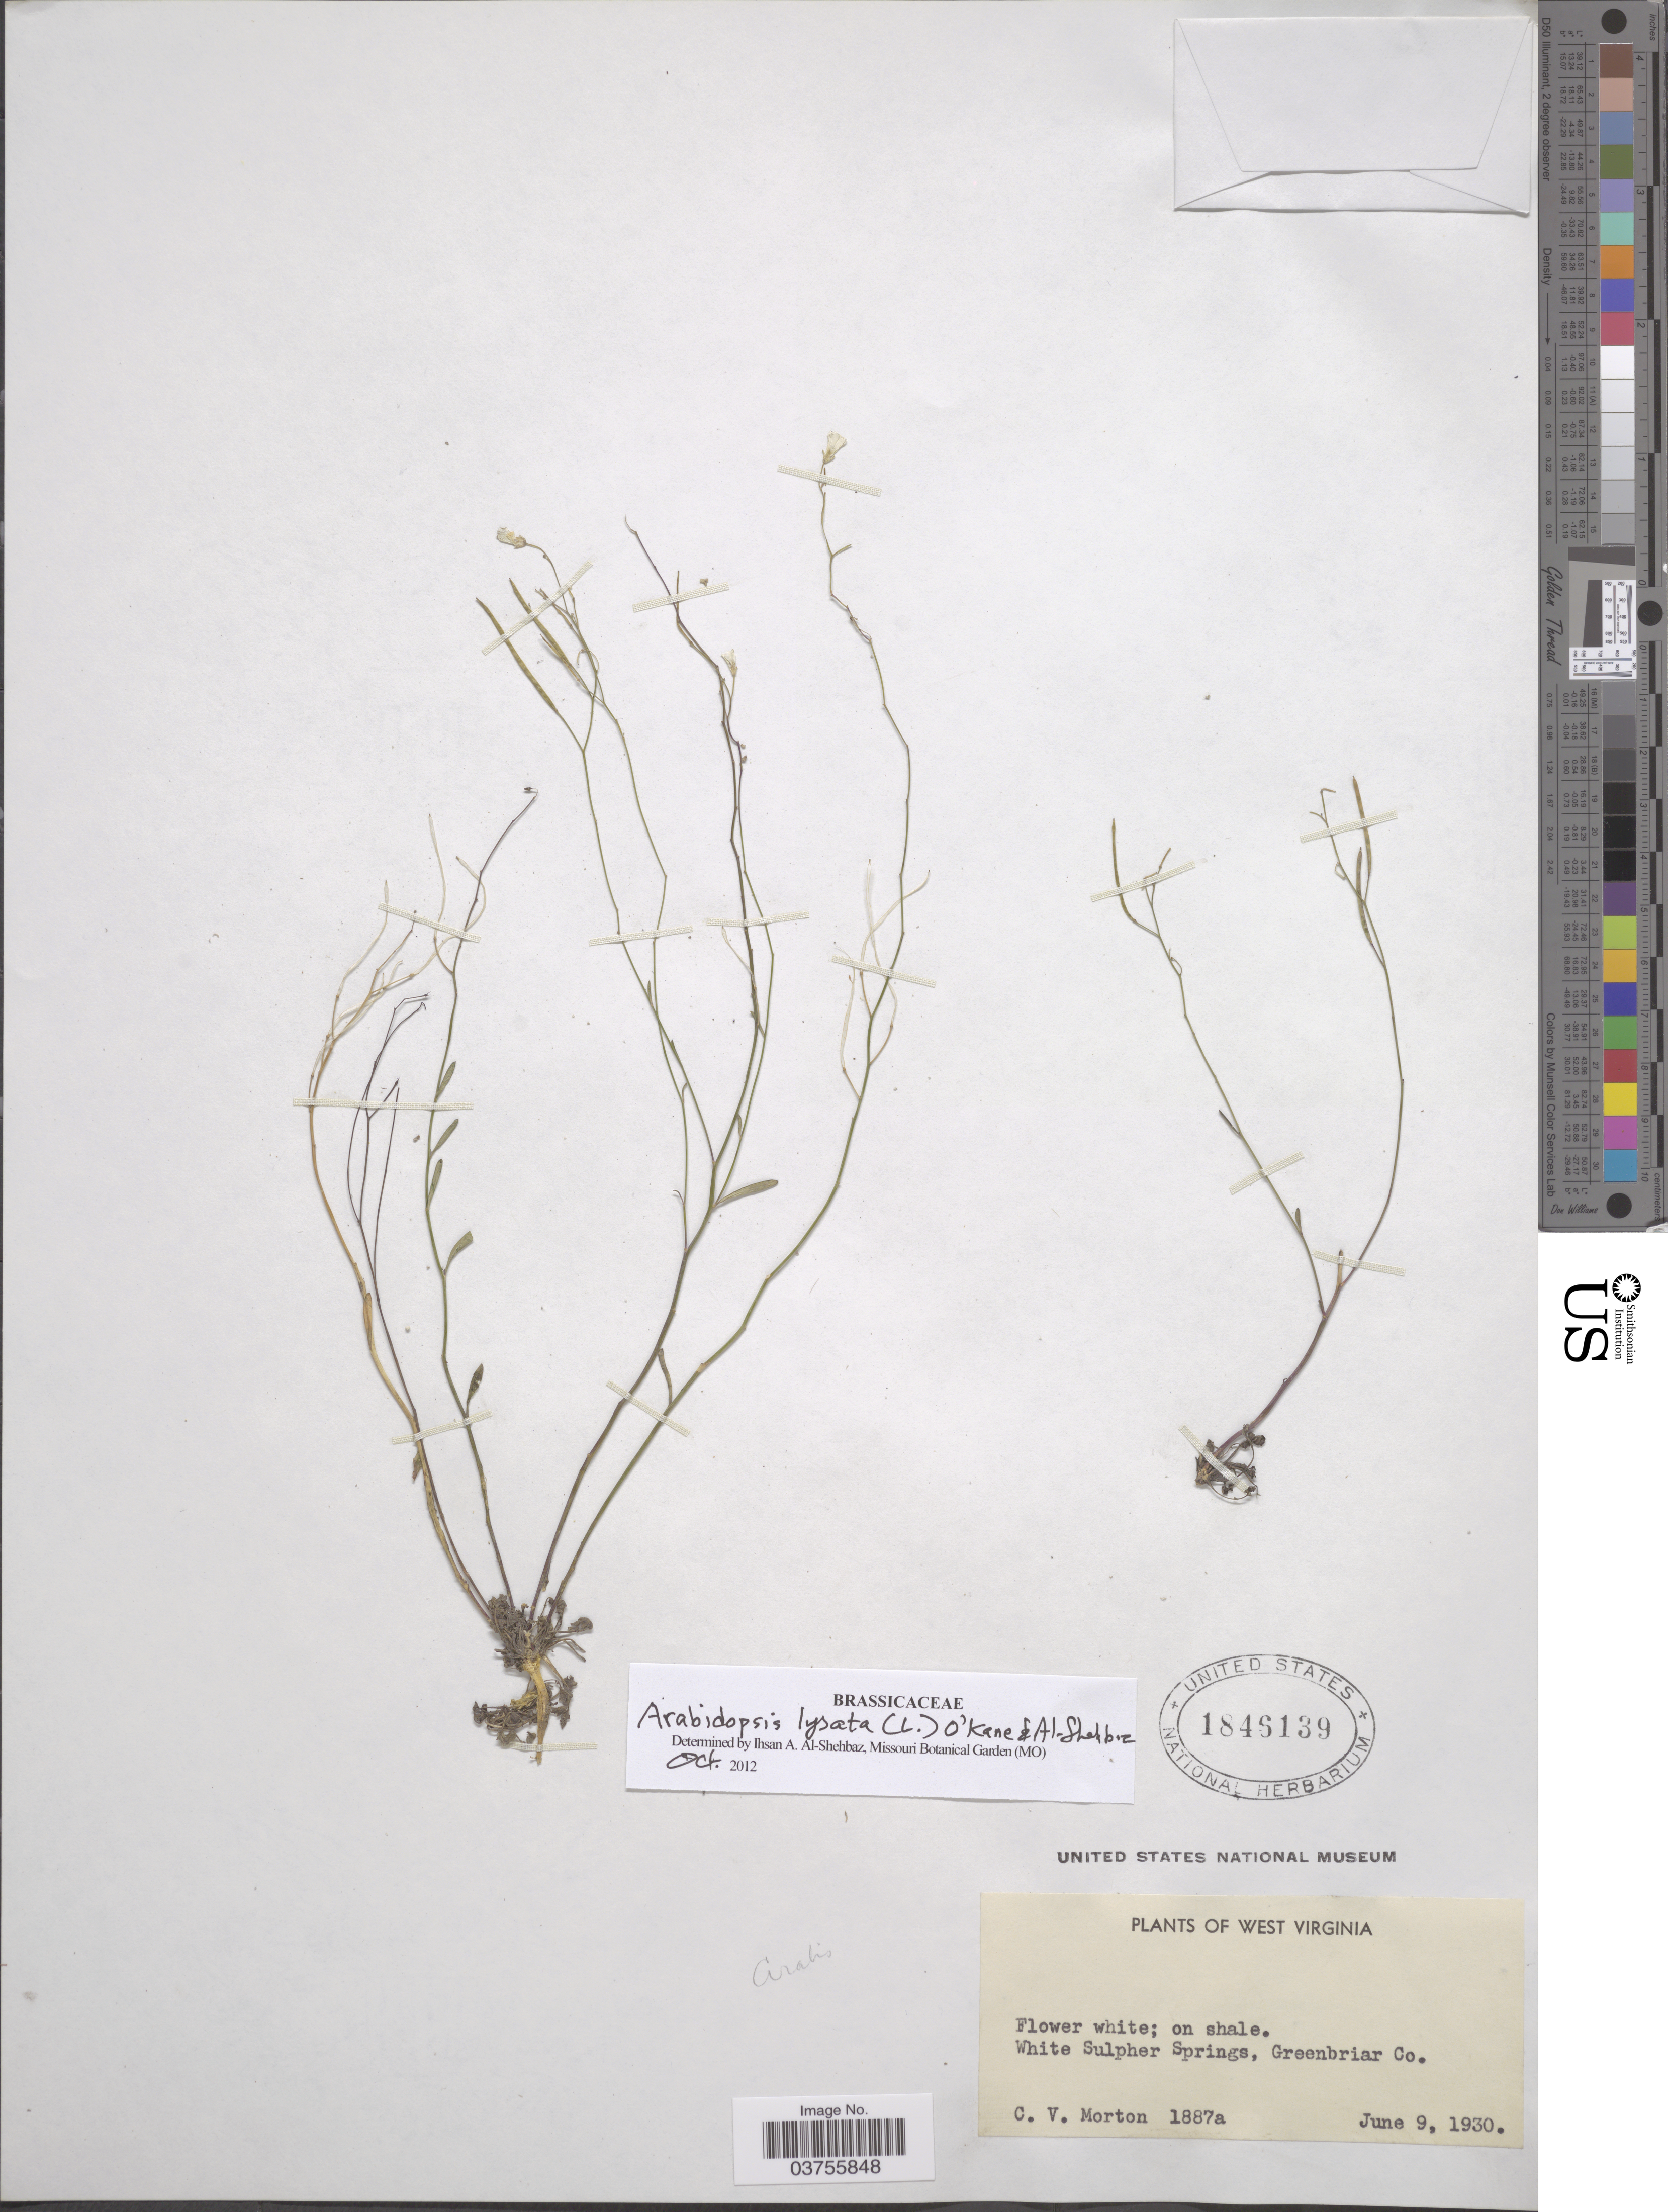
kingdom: Plantae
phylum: Tracheophyta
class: Magnoliopsida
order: Brassicales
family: Brassicaceae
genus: Arabidopsis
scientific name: Arabidopsis lyrata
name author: (L.) O'Kane & Al-Shehbaz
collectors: C. V. Morton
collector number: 1887a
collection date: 1930-06-09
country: United States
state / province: West Virginia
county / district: Greenbrier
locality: White Sulpher Springs,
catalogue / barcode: US 1846139